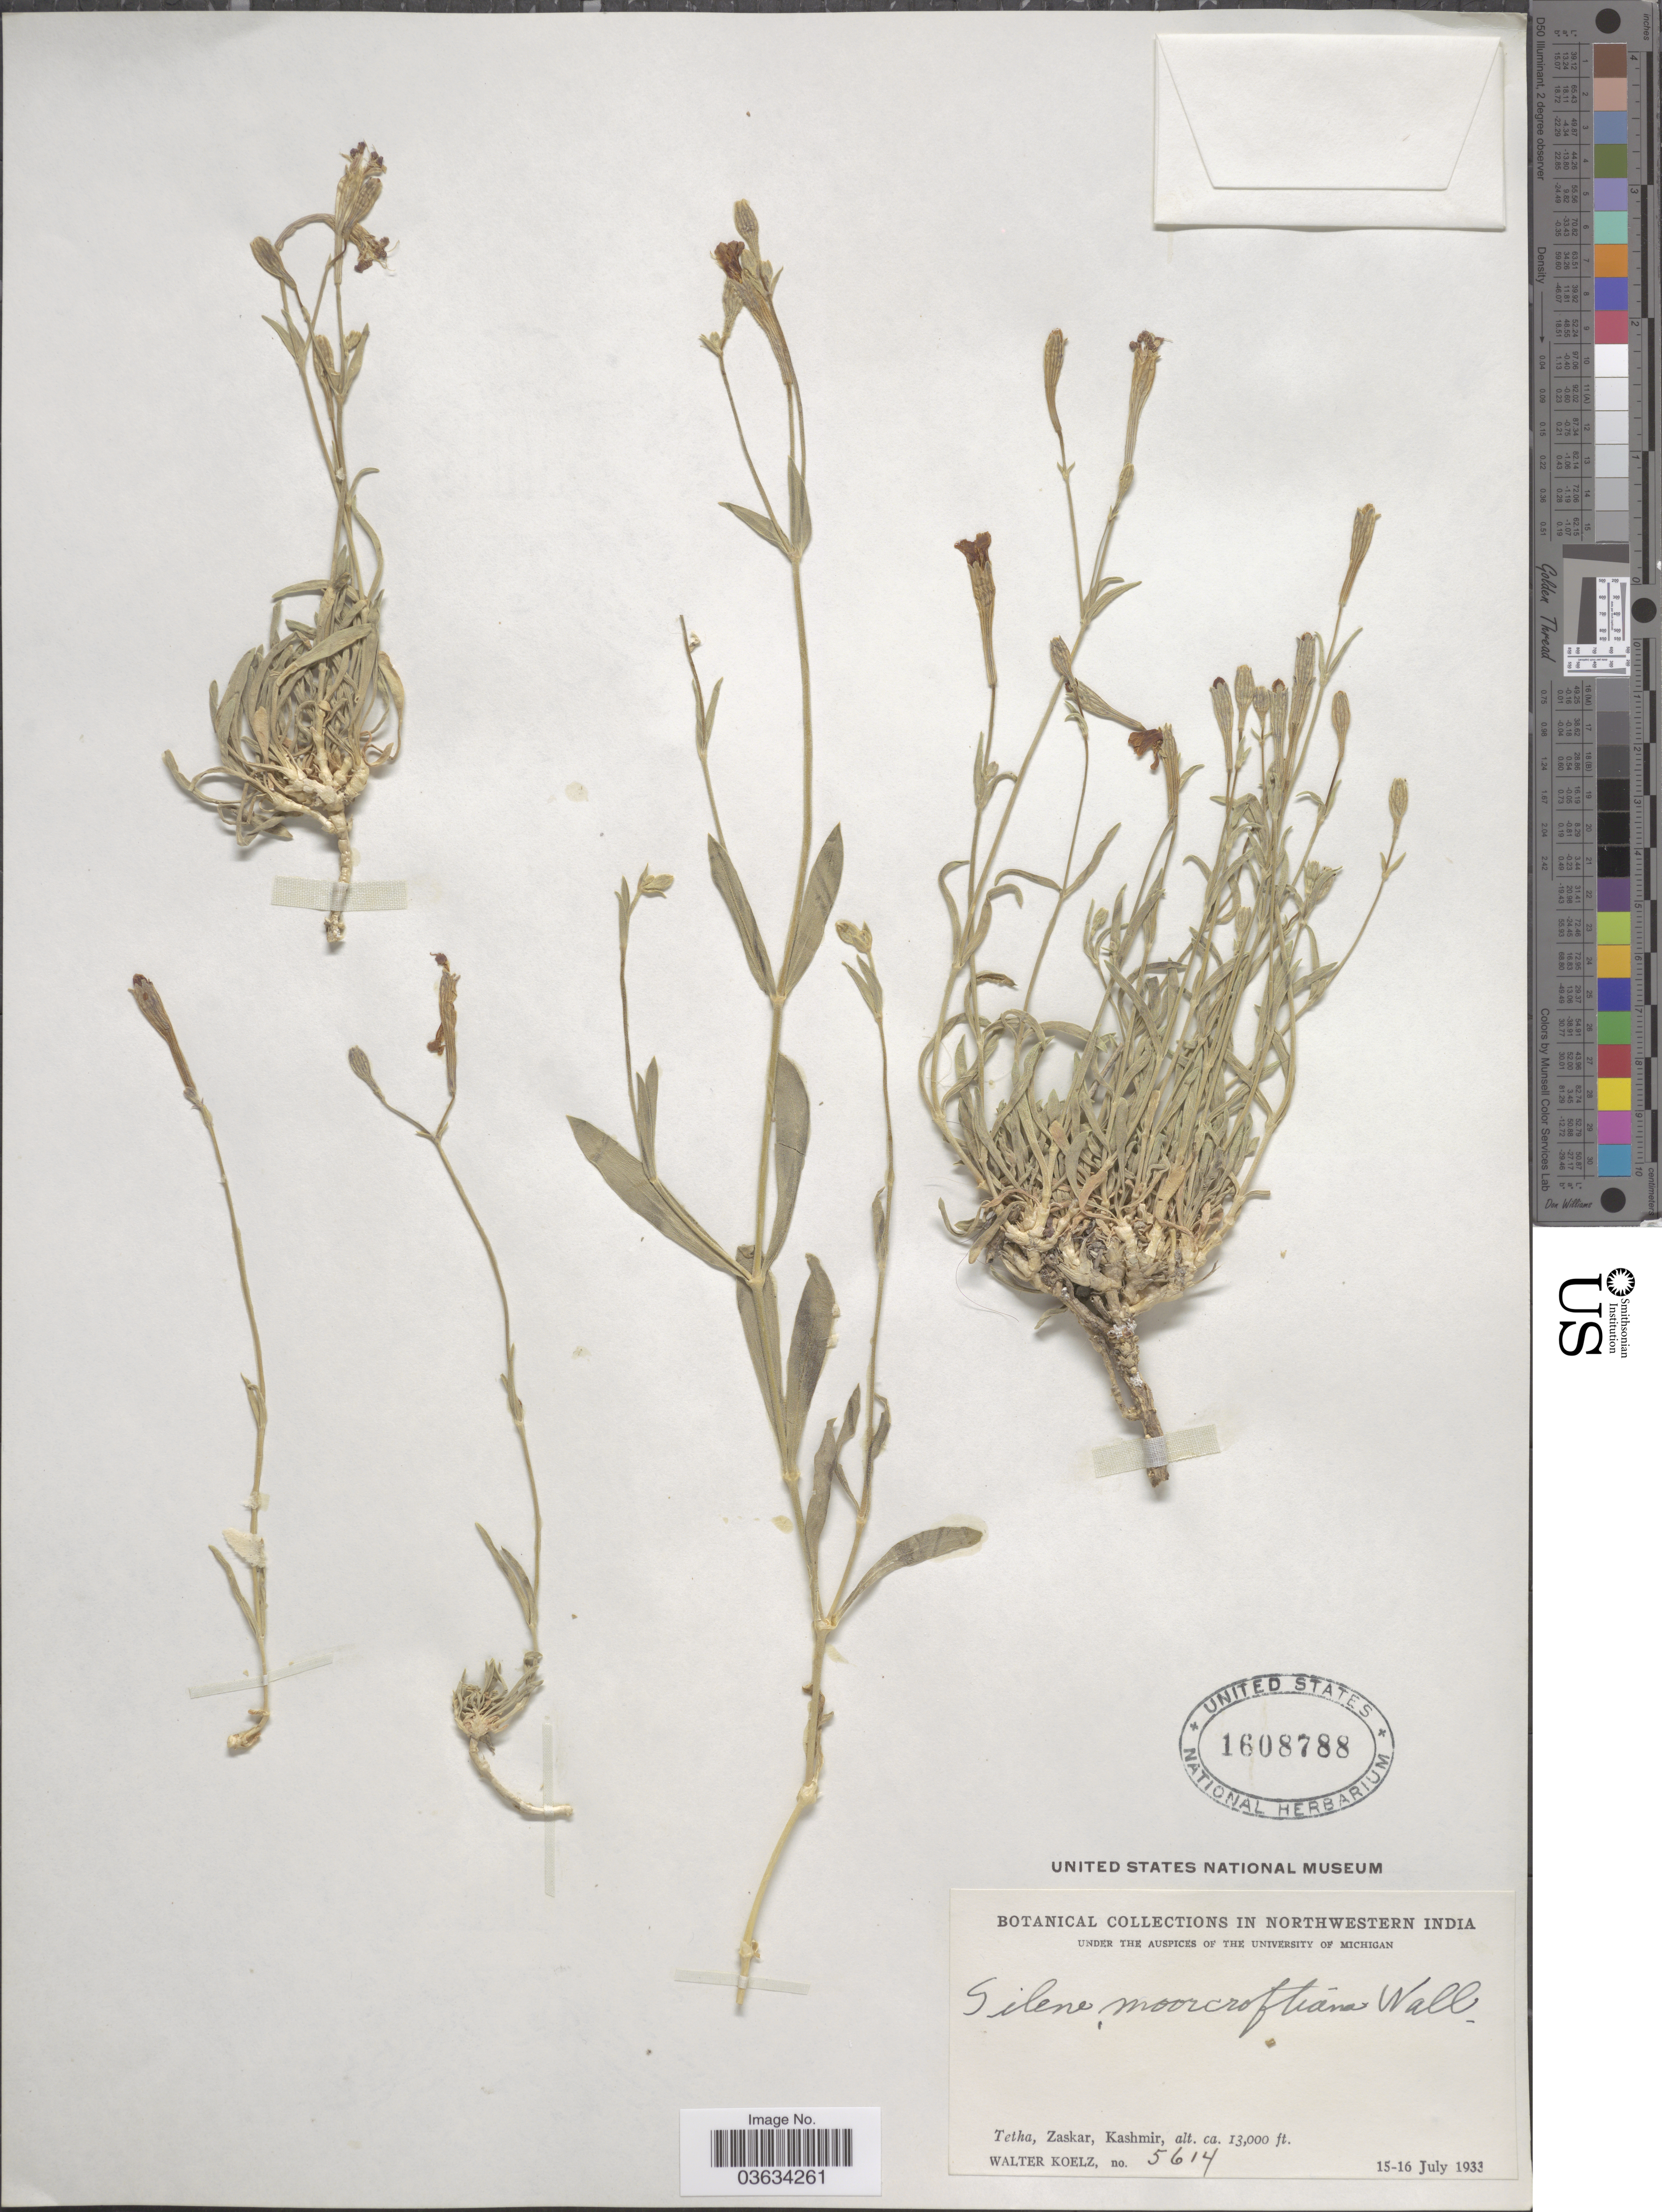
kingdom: Plantae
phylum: Tracheophyta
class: Magnoliopsida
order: Caryophyllales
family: Caryophyllaceae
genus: Silene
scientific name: Silene moorcroftiana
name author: Wall. ex Benth.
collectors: W. N. Koelz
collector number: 5614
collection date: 1933-07-15/1933-07-16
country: India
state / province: Jammu and Kashmir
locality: In Northwestern India. Tetha, Zaskar, Kashmir.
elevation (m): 3962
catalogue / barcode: US 1608788